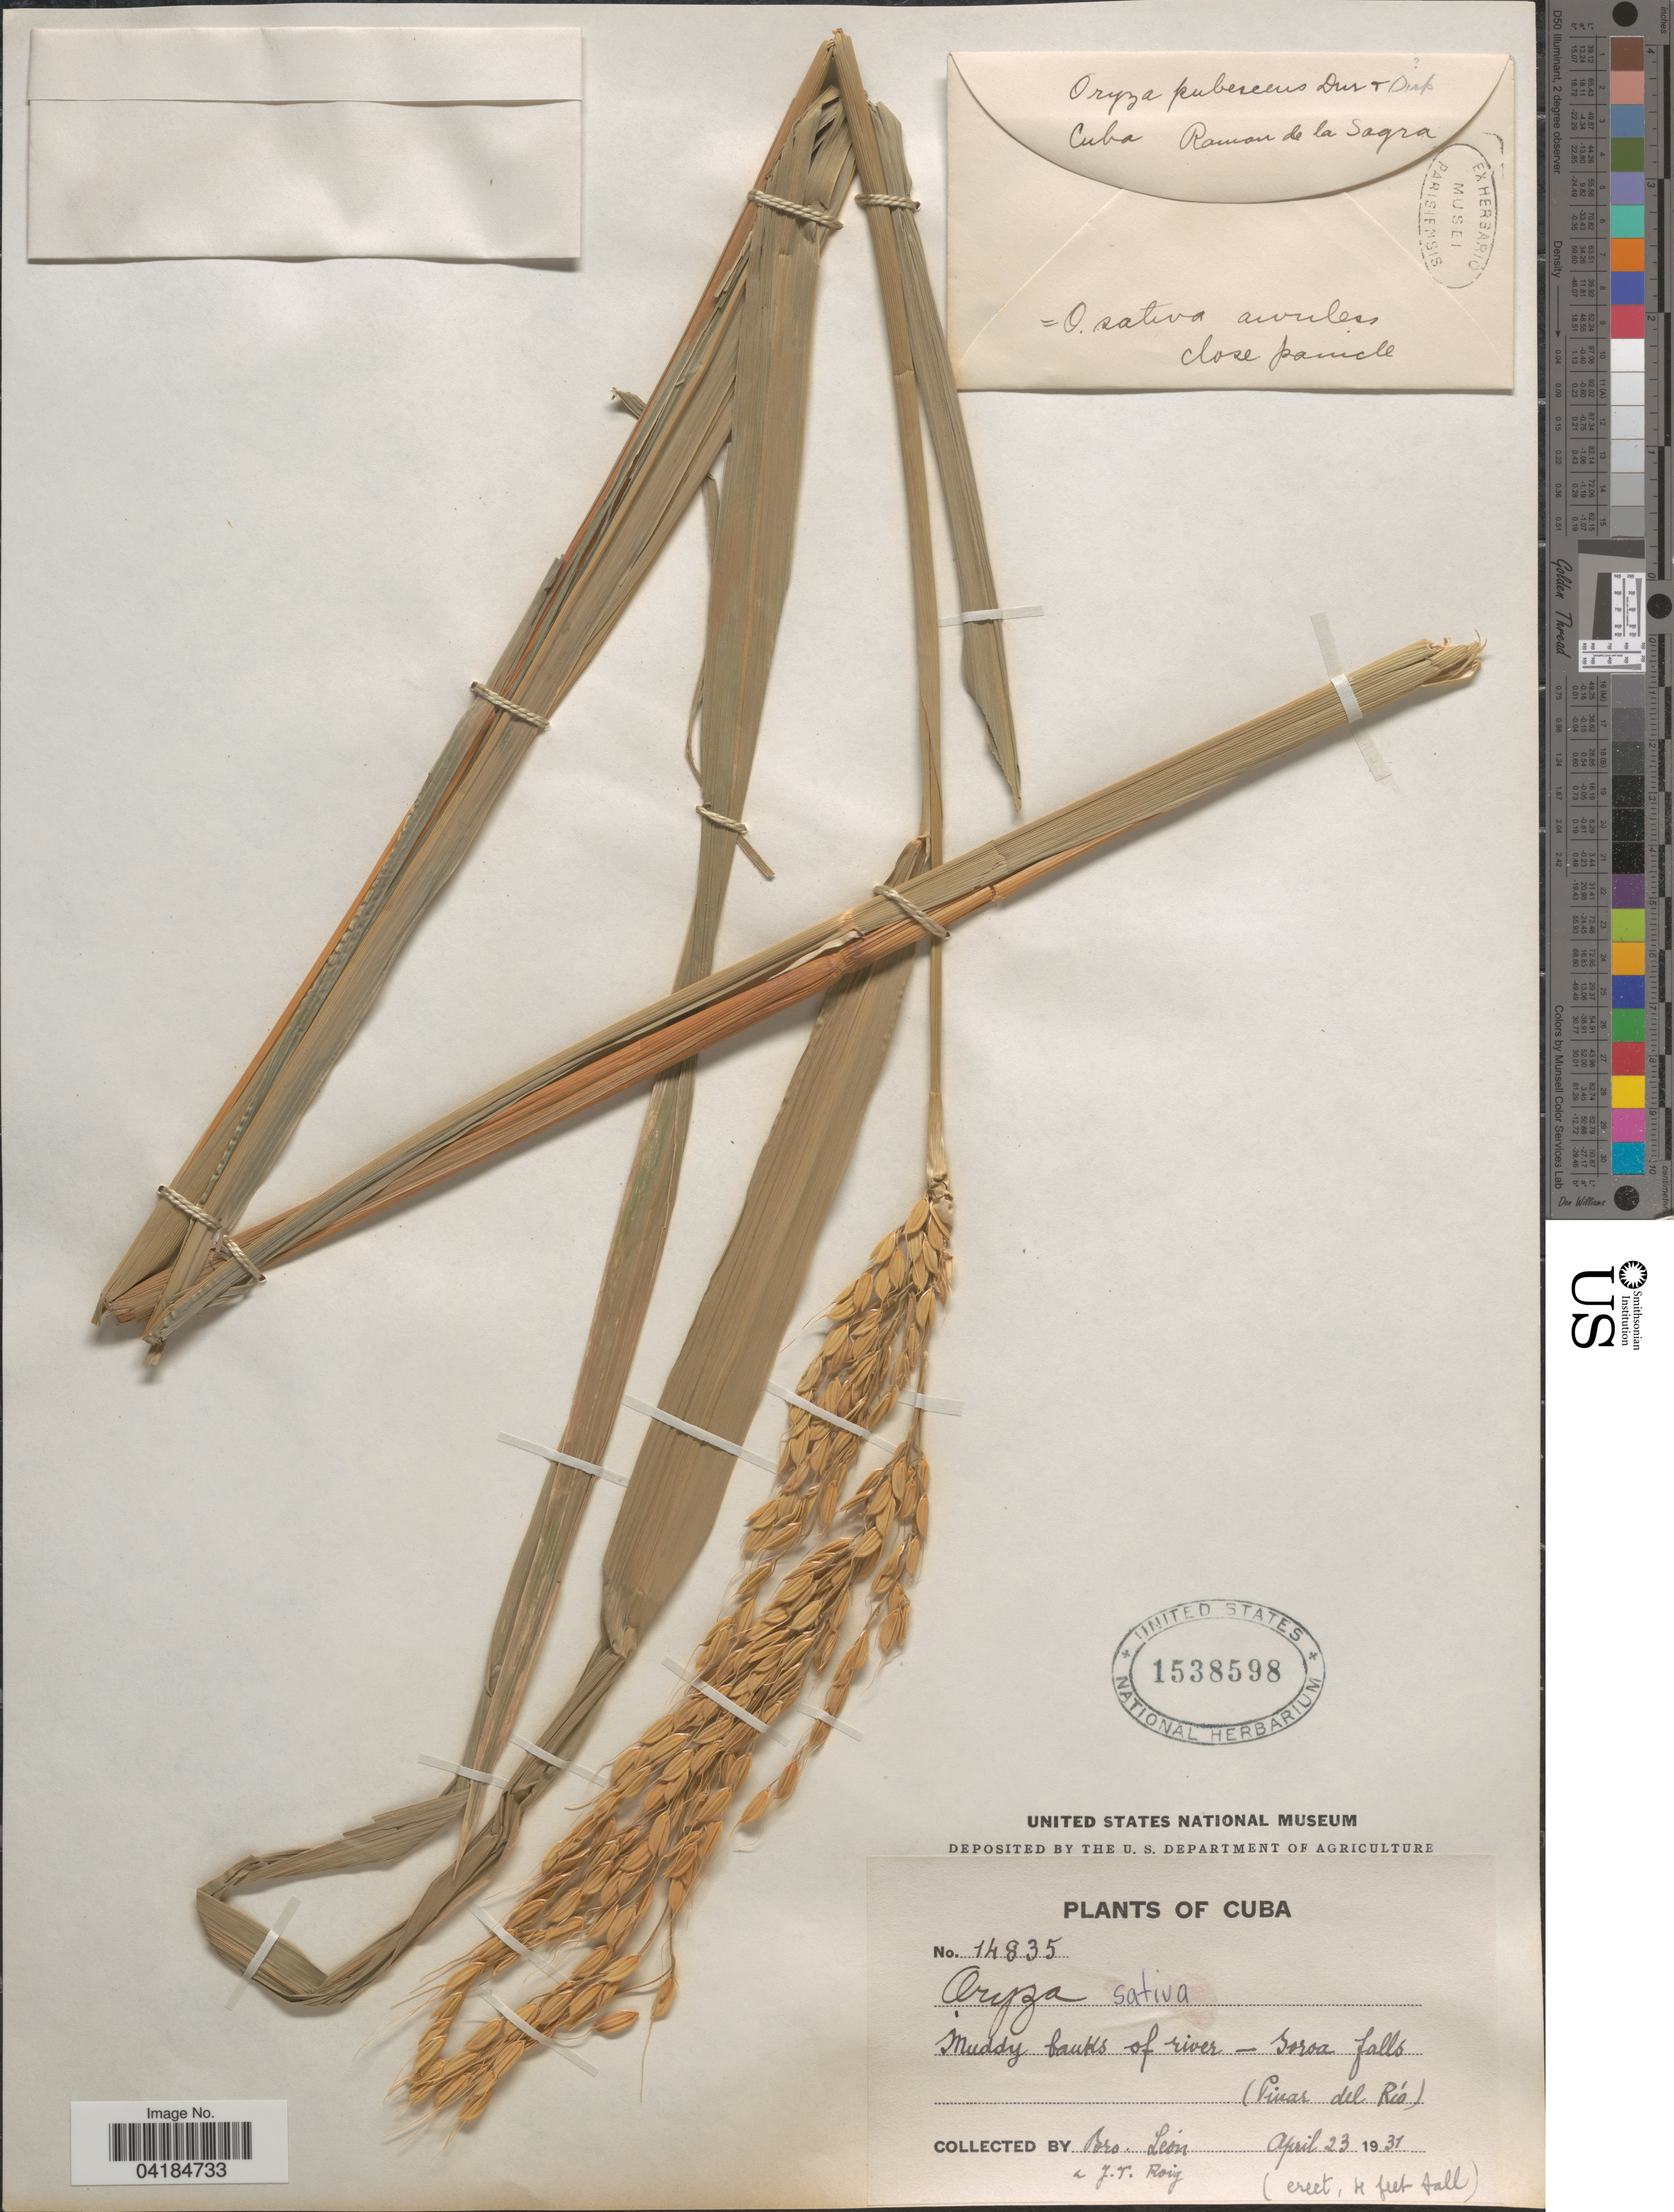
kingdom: Plantae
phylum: Tracheophyta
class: Liliopsida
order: Poales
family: Poaceae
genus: Oryza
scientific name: Oryza sativa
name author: L.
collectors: Bro. León & J. Roig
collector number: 14835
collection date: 1931-04-23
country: Cuba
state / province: Pinar del Río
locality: Muddy banks of river - Soroa falls.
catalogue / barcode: US 1538598